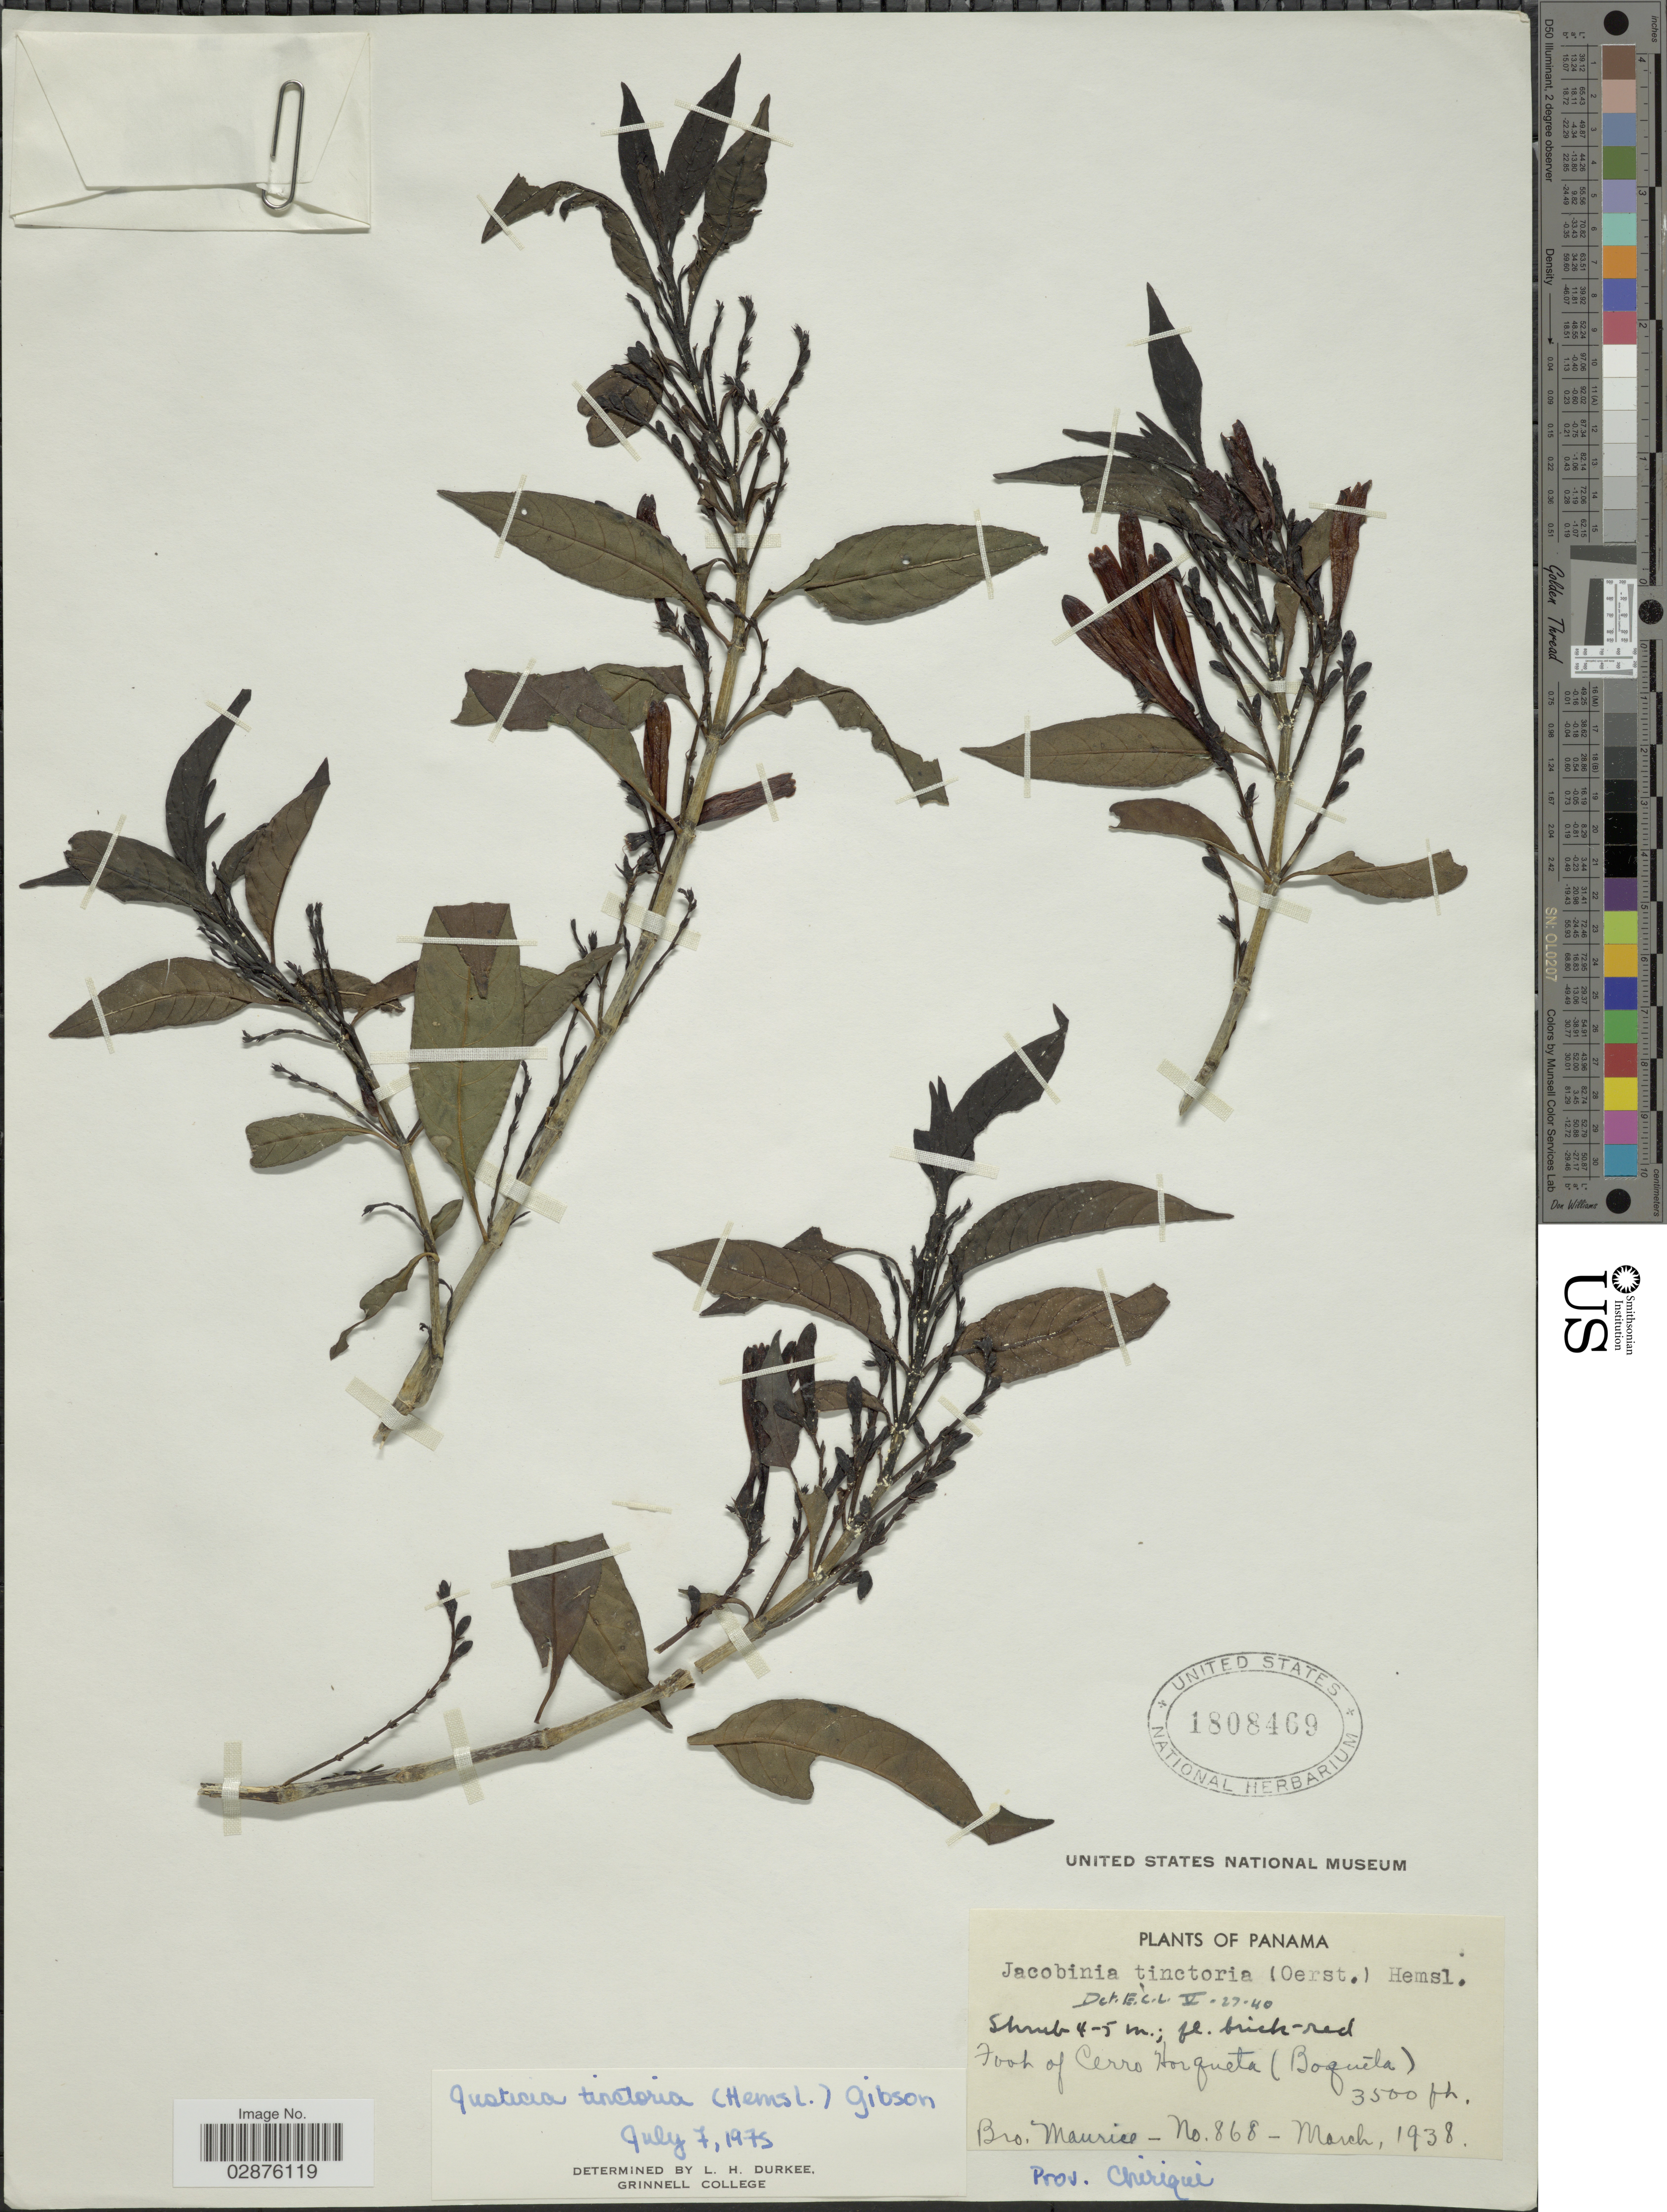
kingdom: Plantae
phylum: Tracheophyta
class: Magnoliopsida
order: Lamiales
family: Acanthaceae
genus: Justicia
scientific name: Justicia colorifera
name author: V.A.W. Graham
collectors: B. Maurice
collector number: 868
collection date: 1938-03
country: Panama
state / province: Chiriqui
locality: Foot of Cerro Horqueta (Boqueta).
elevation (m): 1067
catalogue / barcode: US 1808469